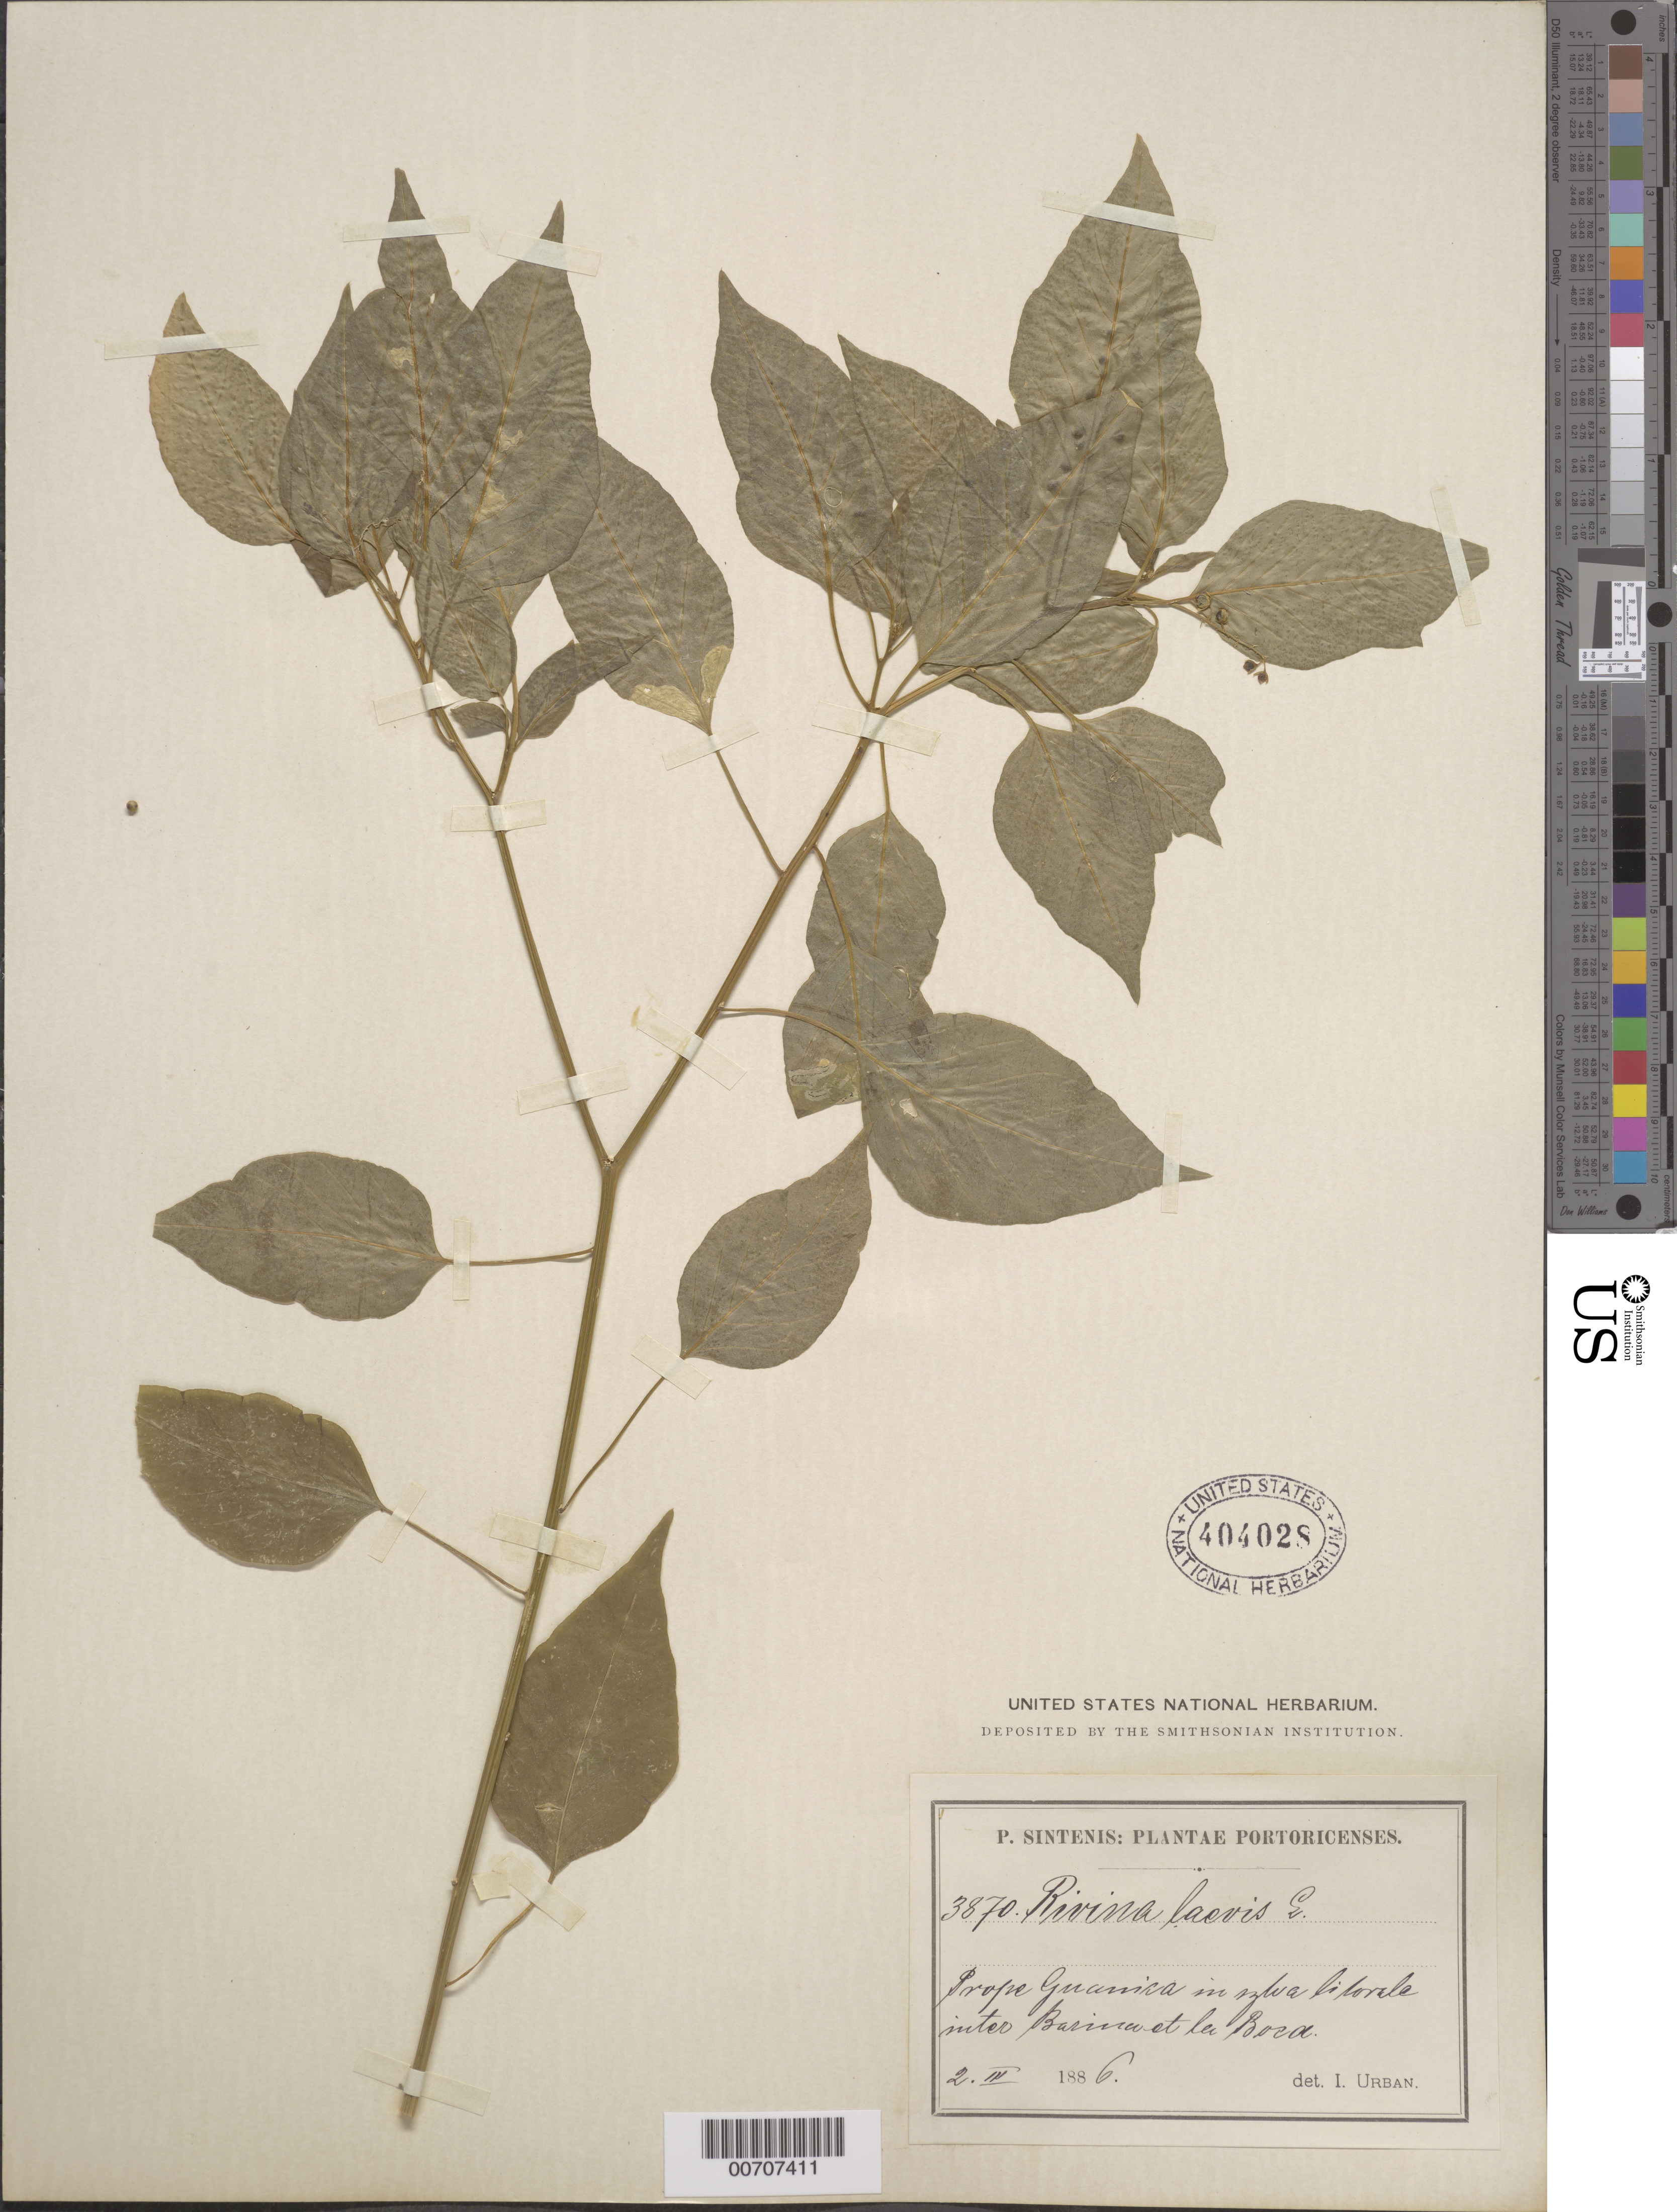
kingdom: Plantae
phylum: Tracheophyta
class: Magnoliopsida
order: Caryophyllales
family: Phytolaccaceae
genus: Rivina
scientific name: Rivina laevis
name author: L.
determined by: Urban, Ignatz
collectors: P. Sintenis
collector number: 3870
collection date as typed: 02 Apr 1886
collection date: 1886-04-02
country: Puerto Rico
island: Greater Antilles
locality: Prope Guanica in sylva litorale inter Barima et la Boca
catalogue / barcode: US 404028